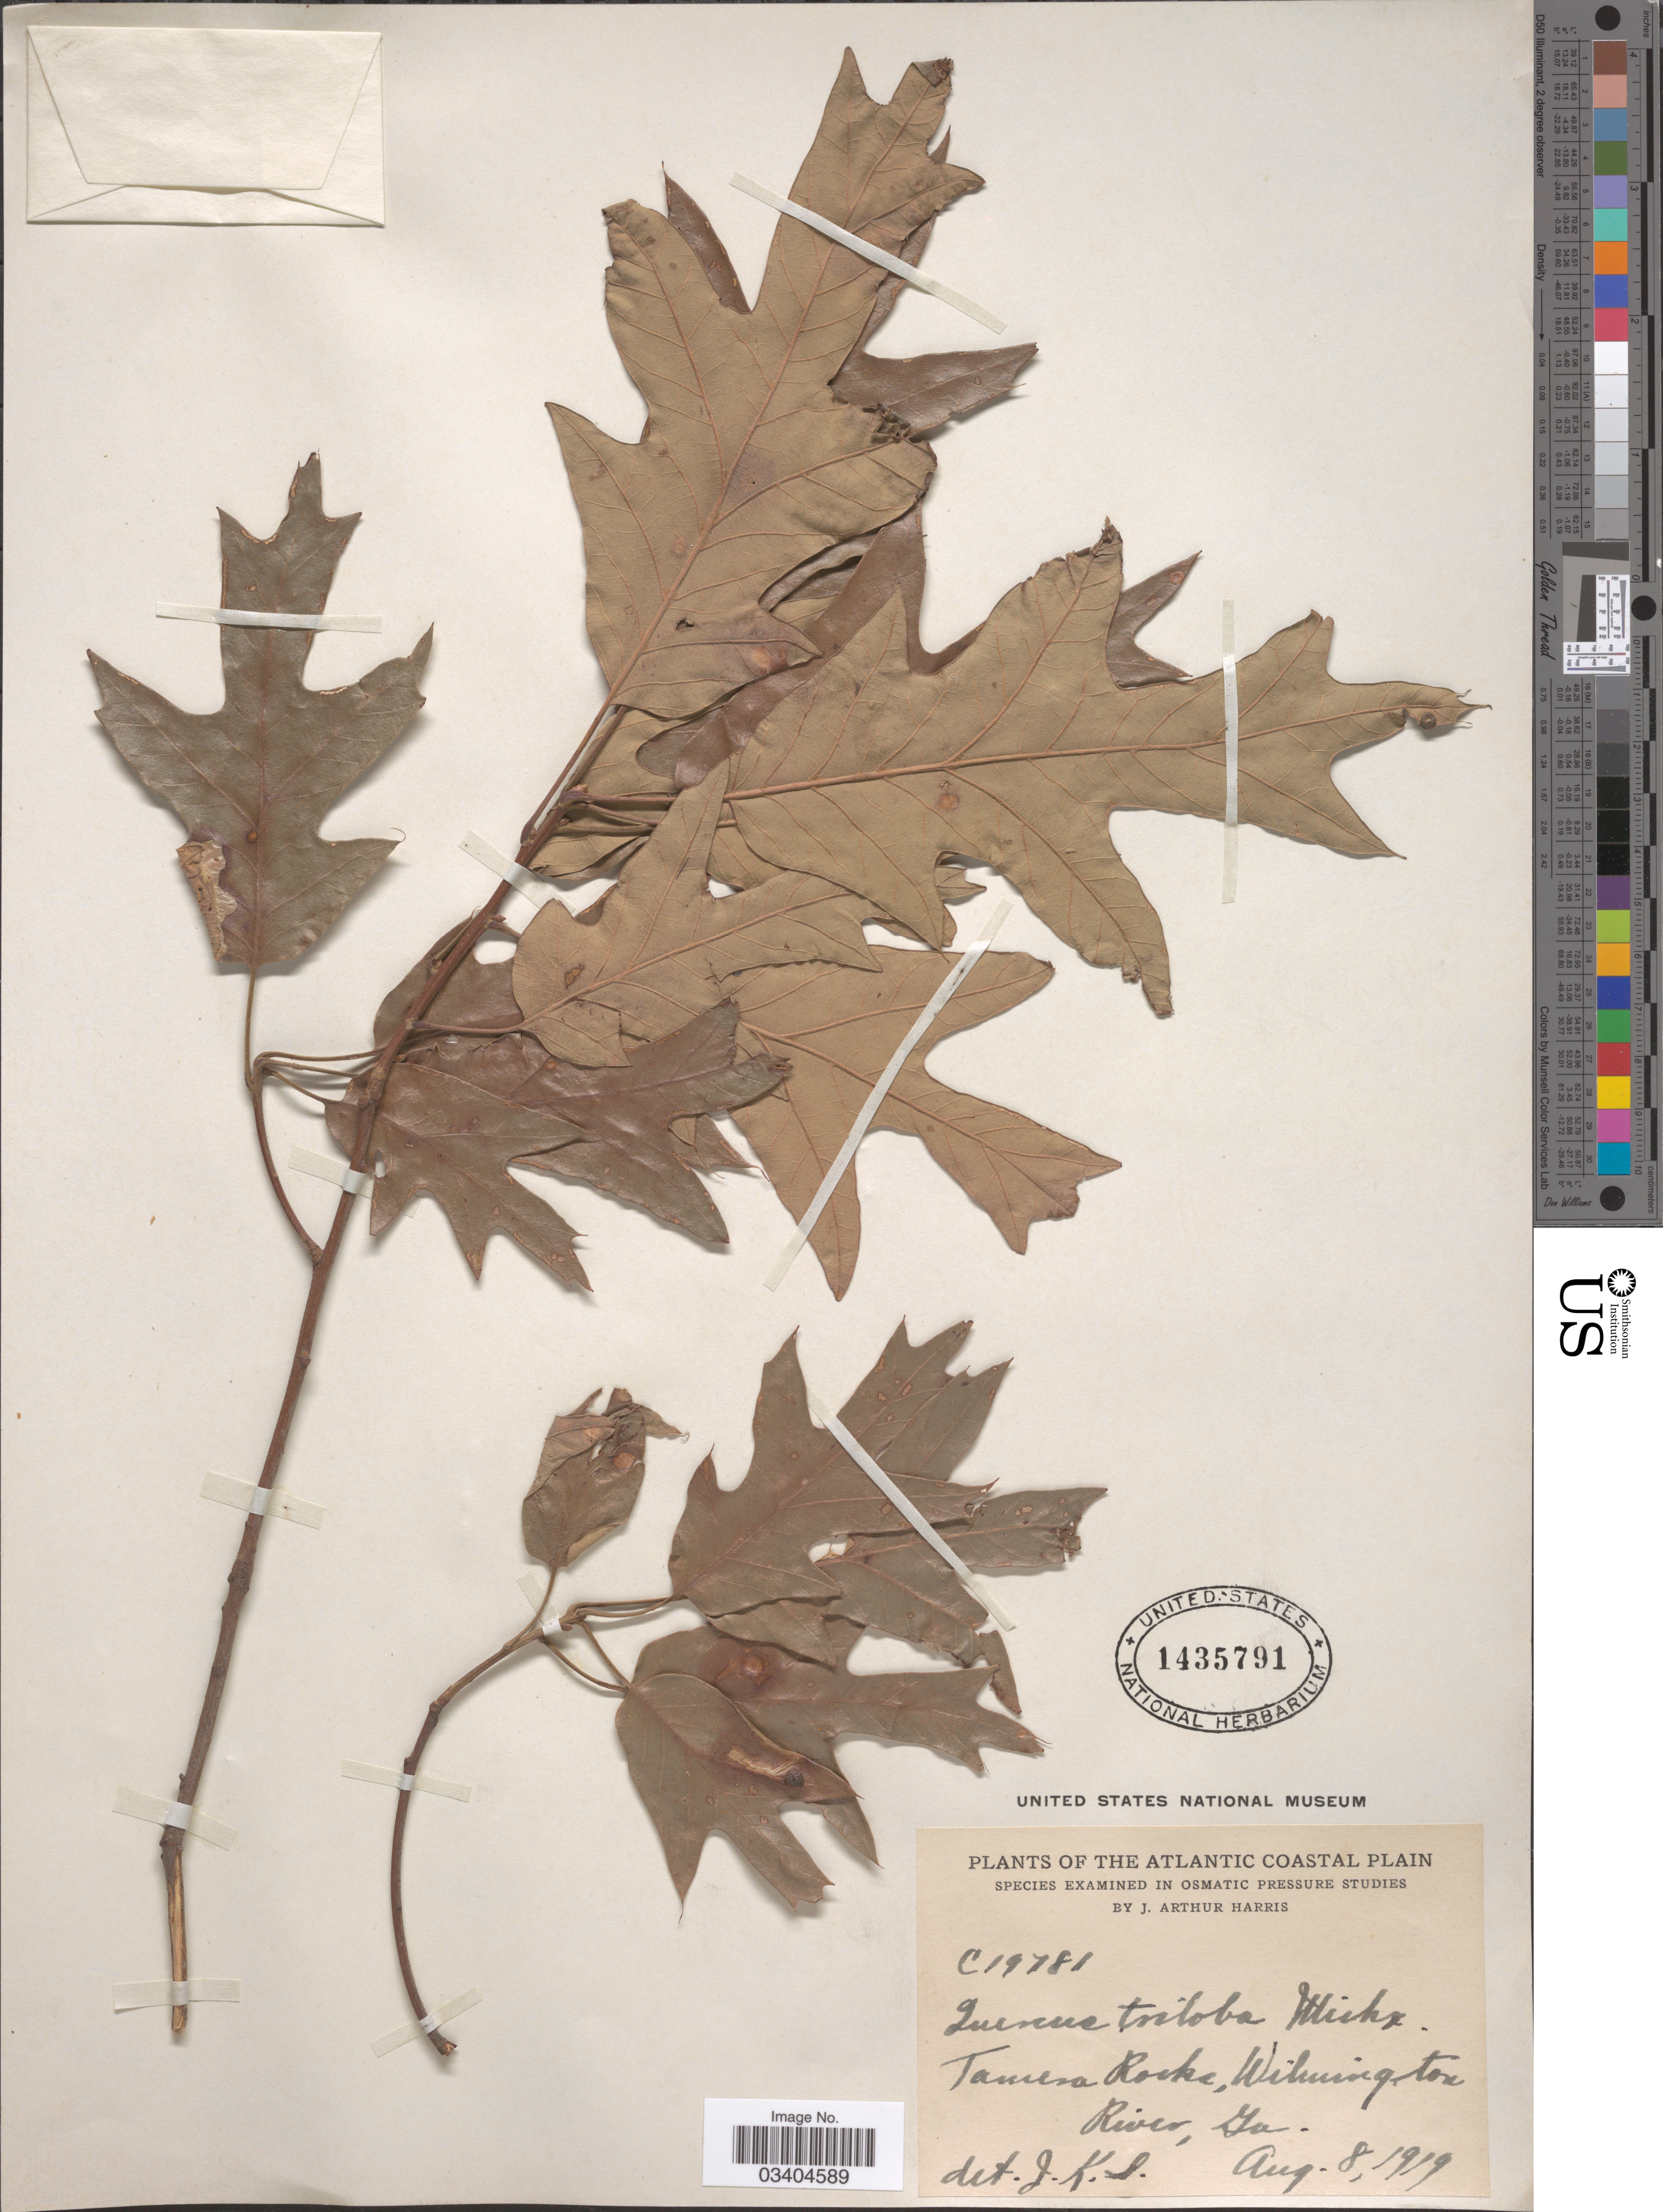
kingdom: Plantae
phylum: Tracheophyta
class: Magnoliopsida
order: Fagales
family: Fagaceae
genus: Quercus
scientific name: Quercus falcata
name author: Michx.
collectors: J. A. Harris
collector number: C19781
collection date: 1919-08-08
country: United States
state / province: Georgia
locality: The Atlantic Coastal Plain. Tamera Rocks, Wilmington River .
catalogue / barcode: US 1435791